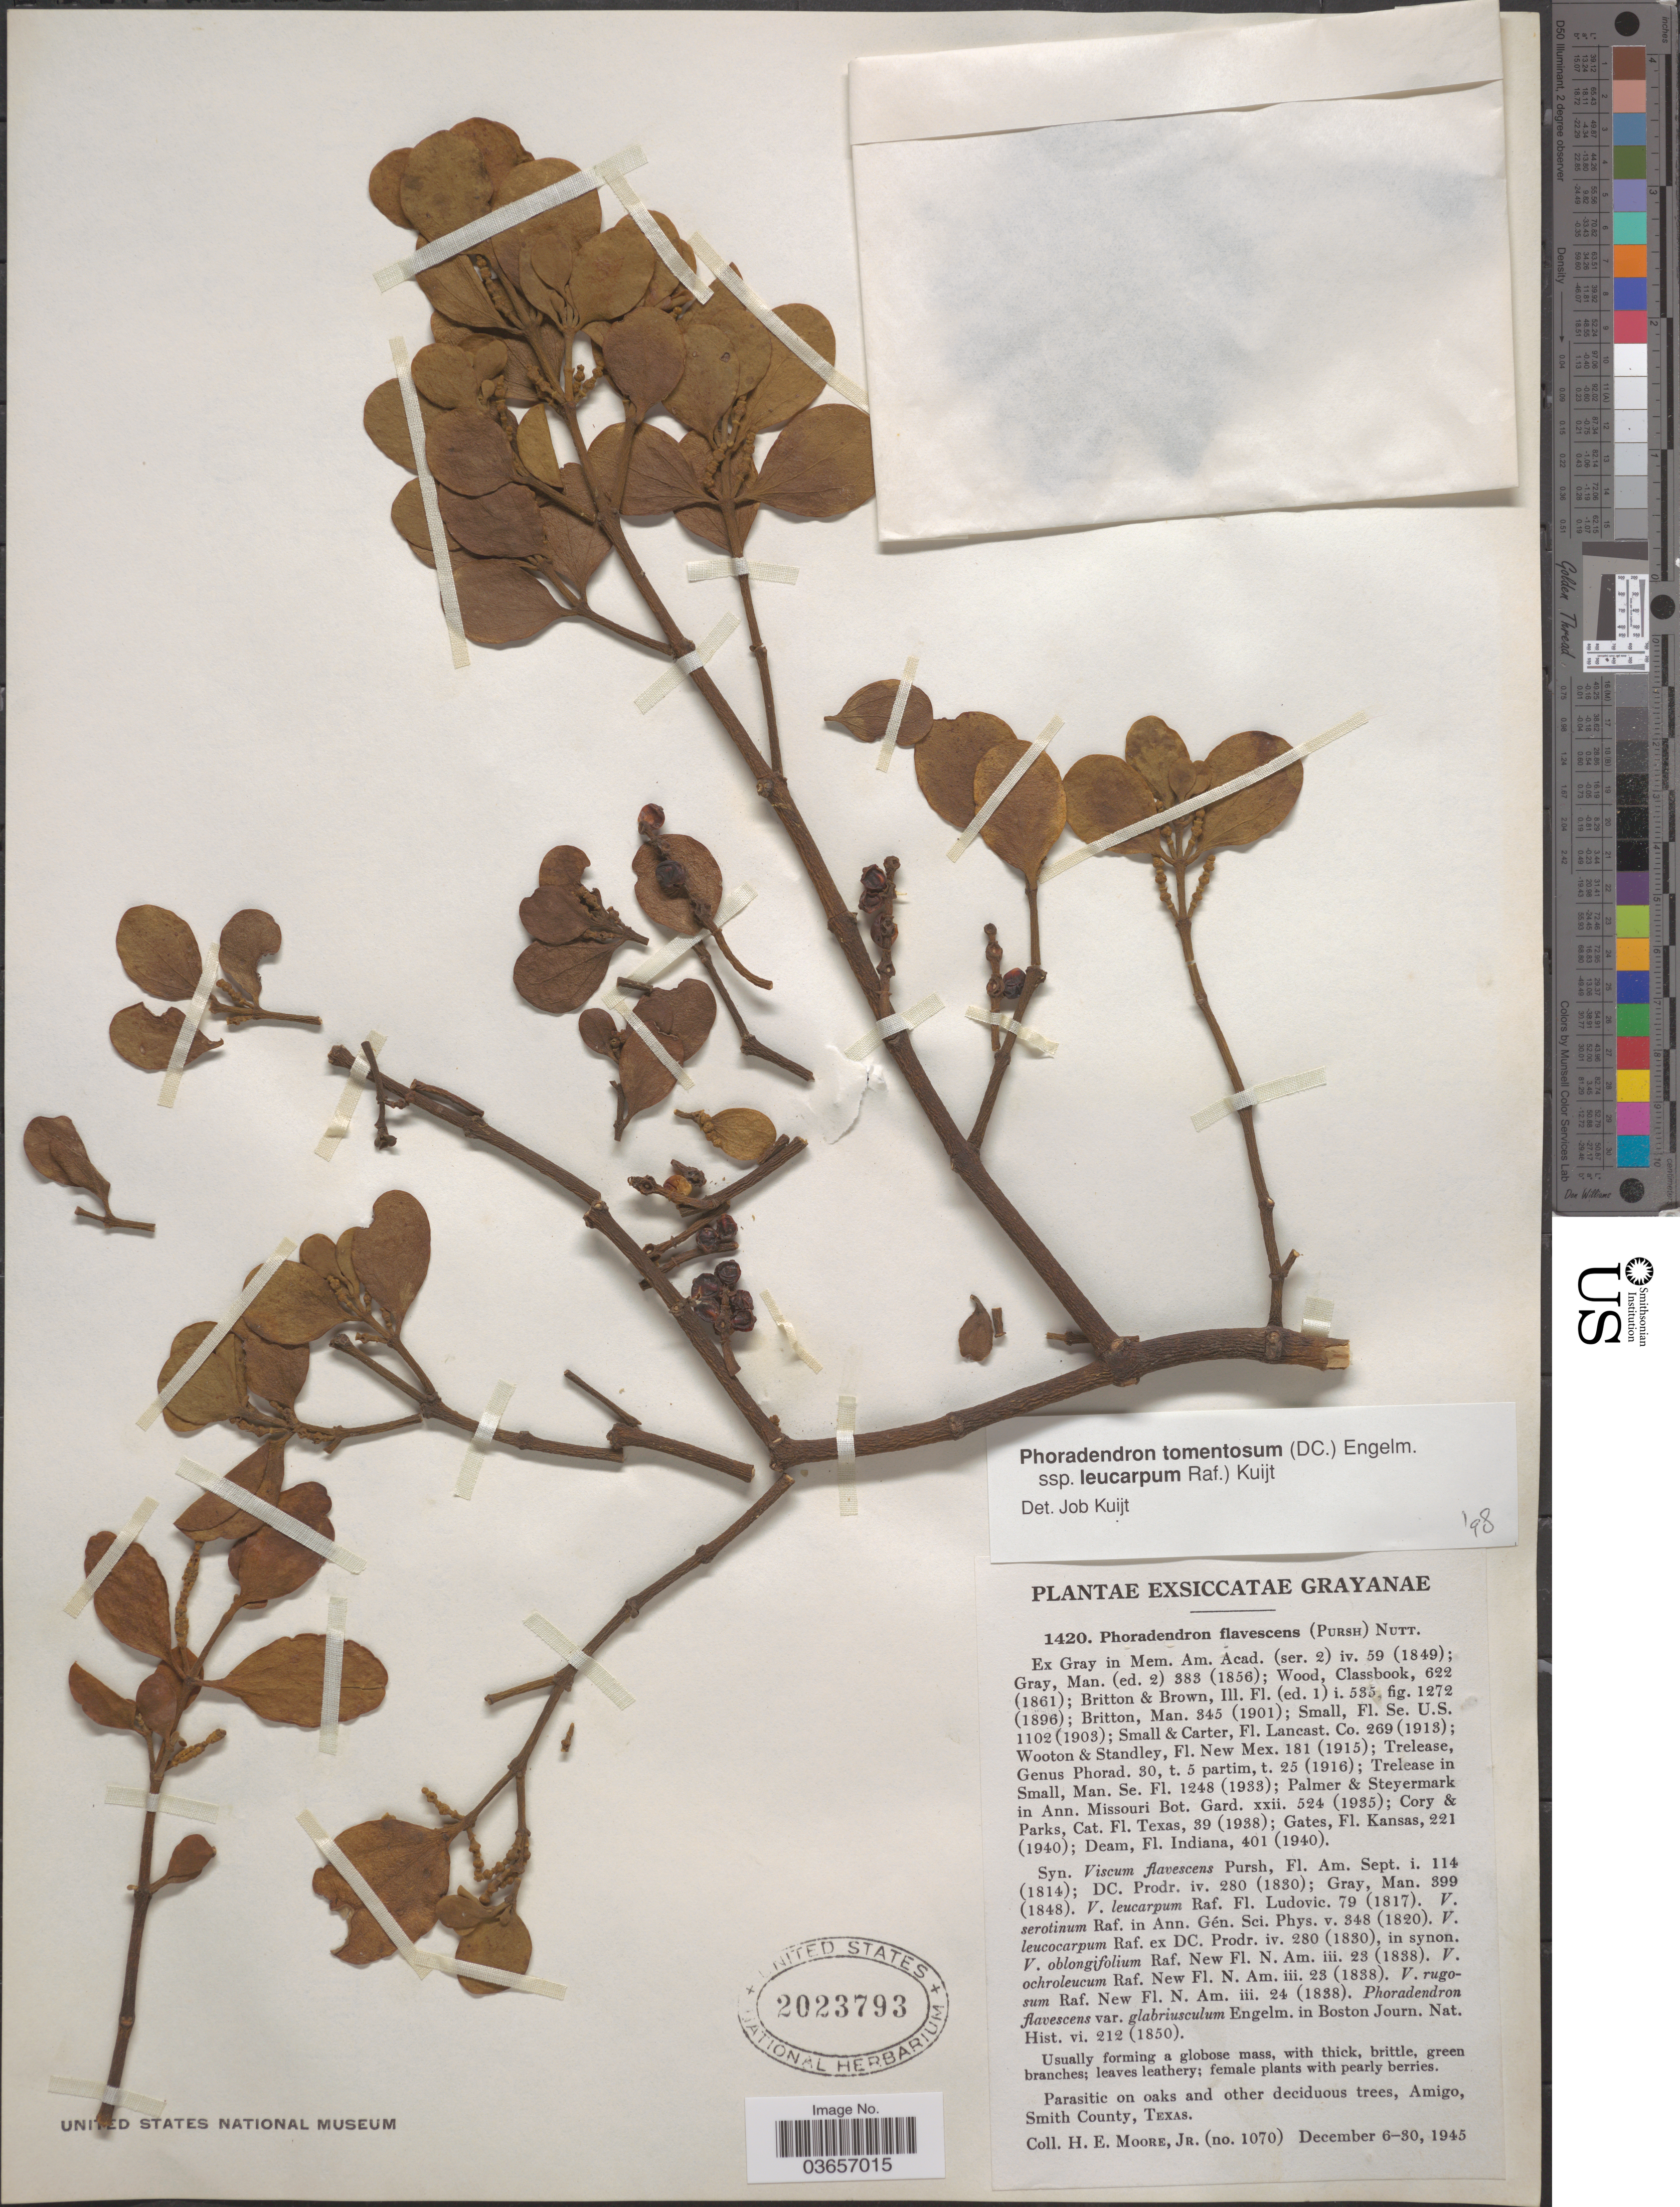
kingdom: Plantae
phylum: Tracheophyta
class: Magnoliopsida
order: Santalales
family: Viscaceae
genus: Phoradendron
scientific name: Phoradendron tomentosum subsp. leucarpum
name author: DC.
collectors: H. Moore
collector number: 1070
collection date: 1945-12-06/1945-12-30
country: United States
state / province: Texas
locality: Amigo, Smith County.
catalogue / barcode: US 2023793